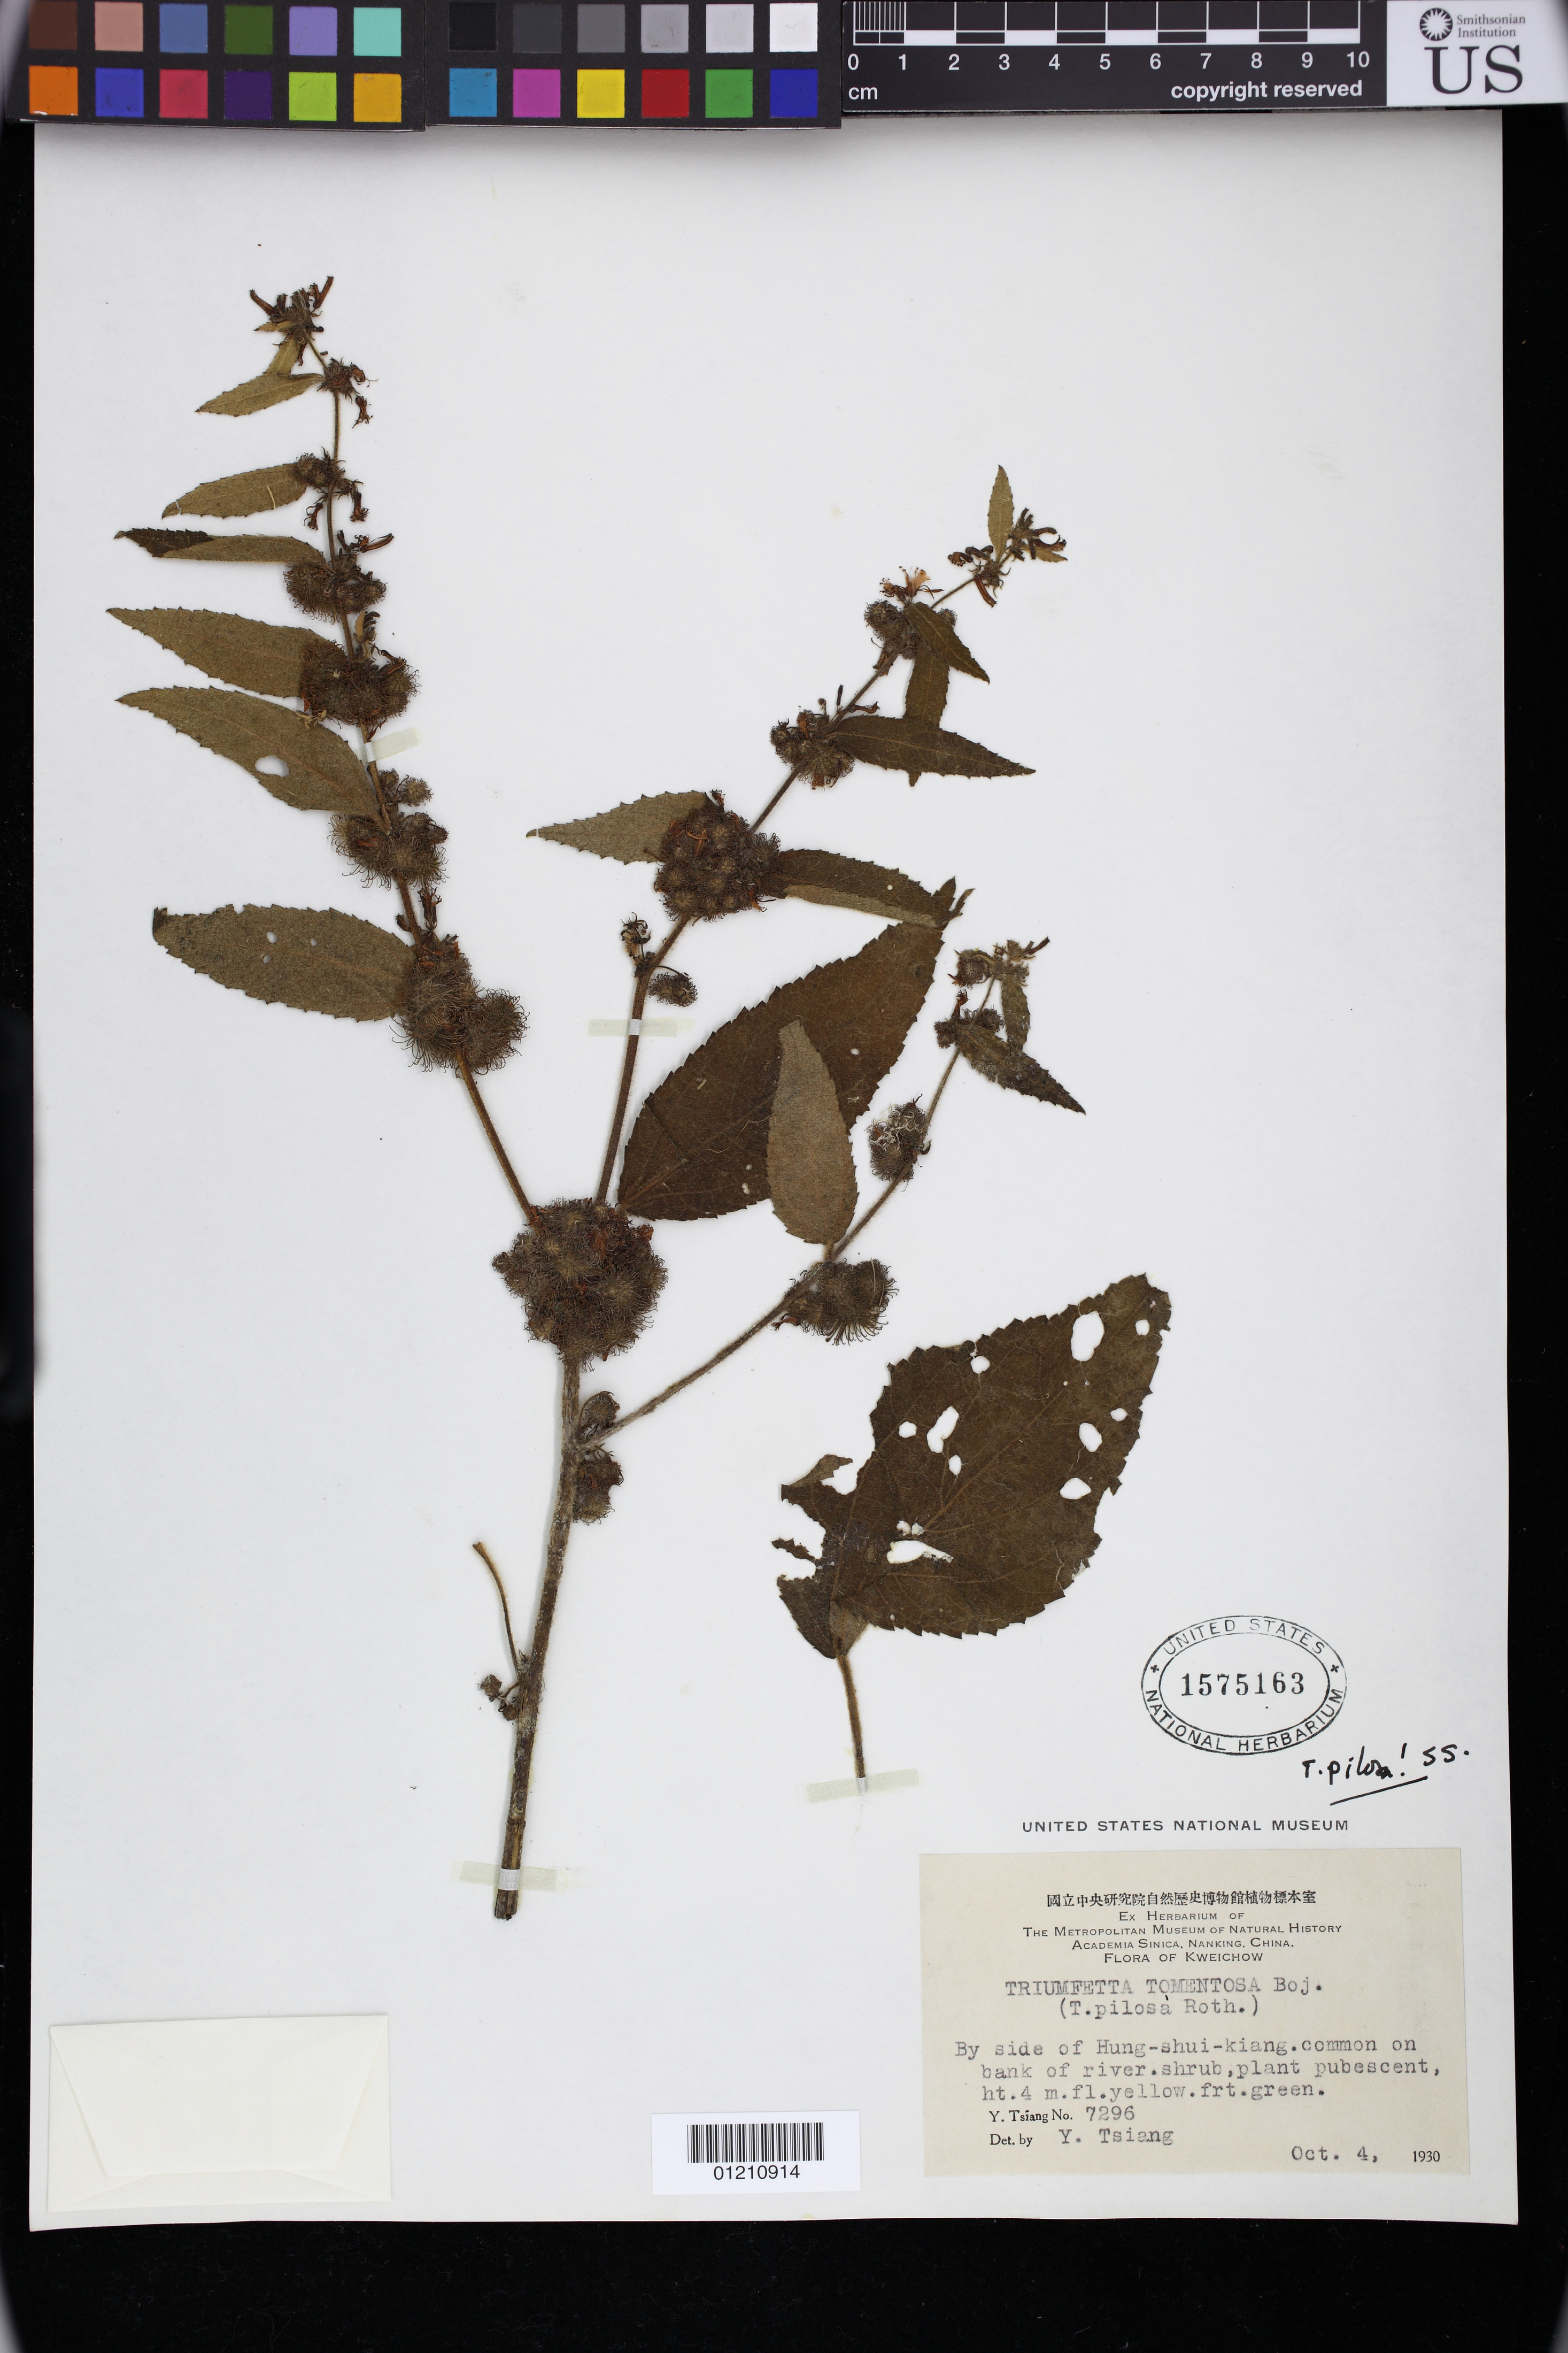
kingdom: Plantae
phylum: Tracheophyta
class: Magnoliopsida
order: Malvales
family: Malvaceae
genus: Triumfetta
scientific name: Triumfetta pilosa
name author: Roth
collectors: Y. Tsiang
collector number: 7296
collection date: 1930-10-04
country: China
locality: By side of Hung-shui-kiang, common on bank of river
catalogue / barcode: US 1575163